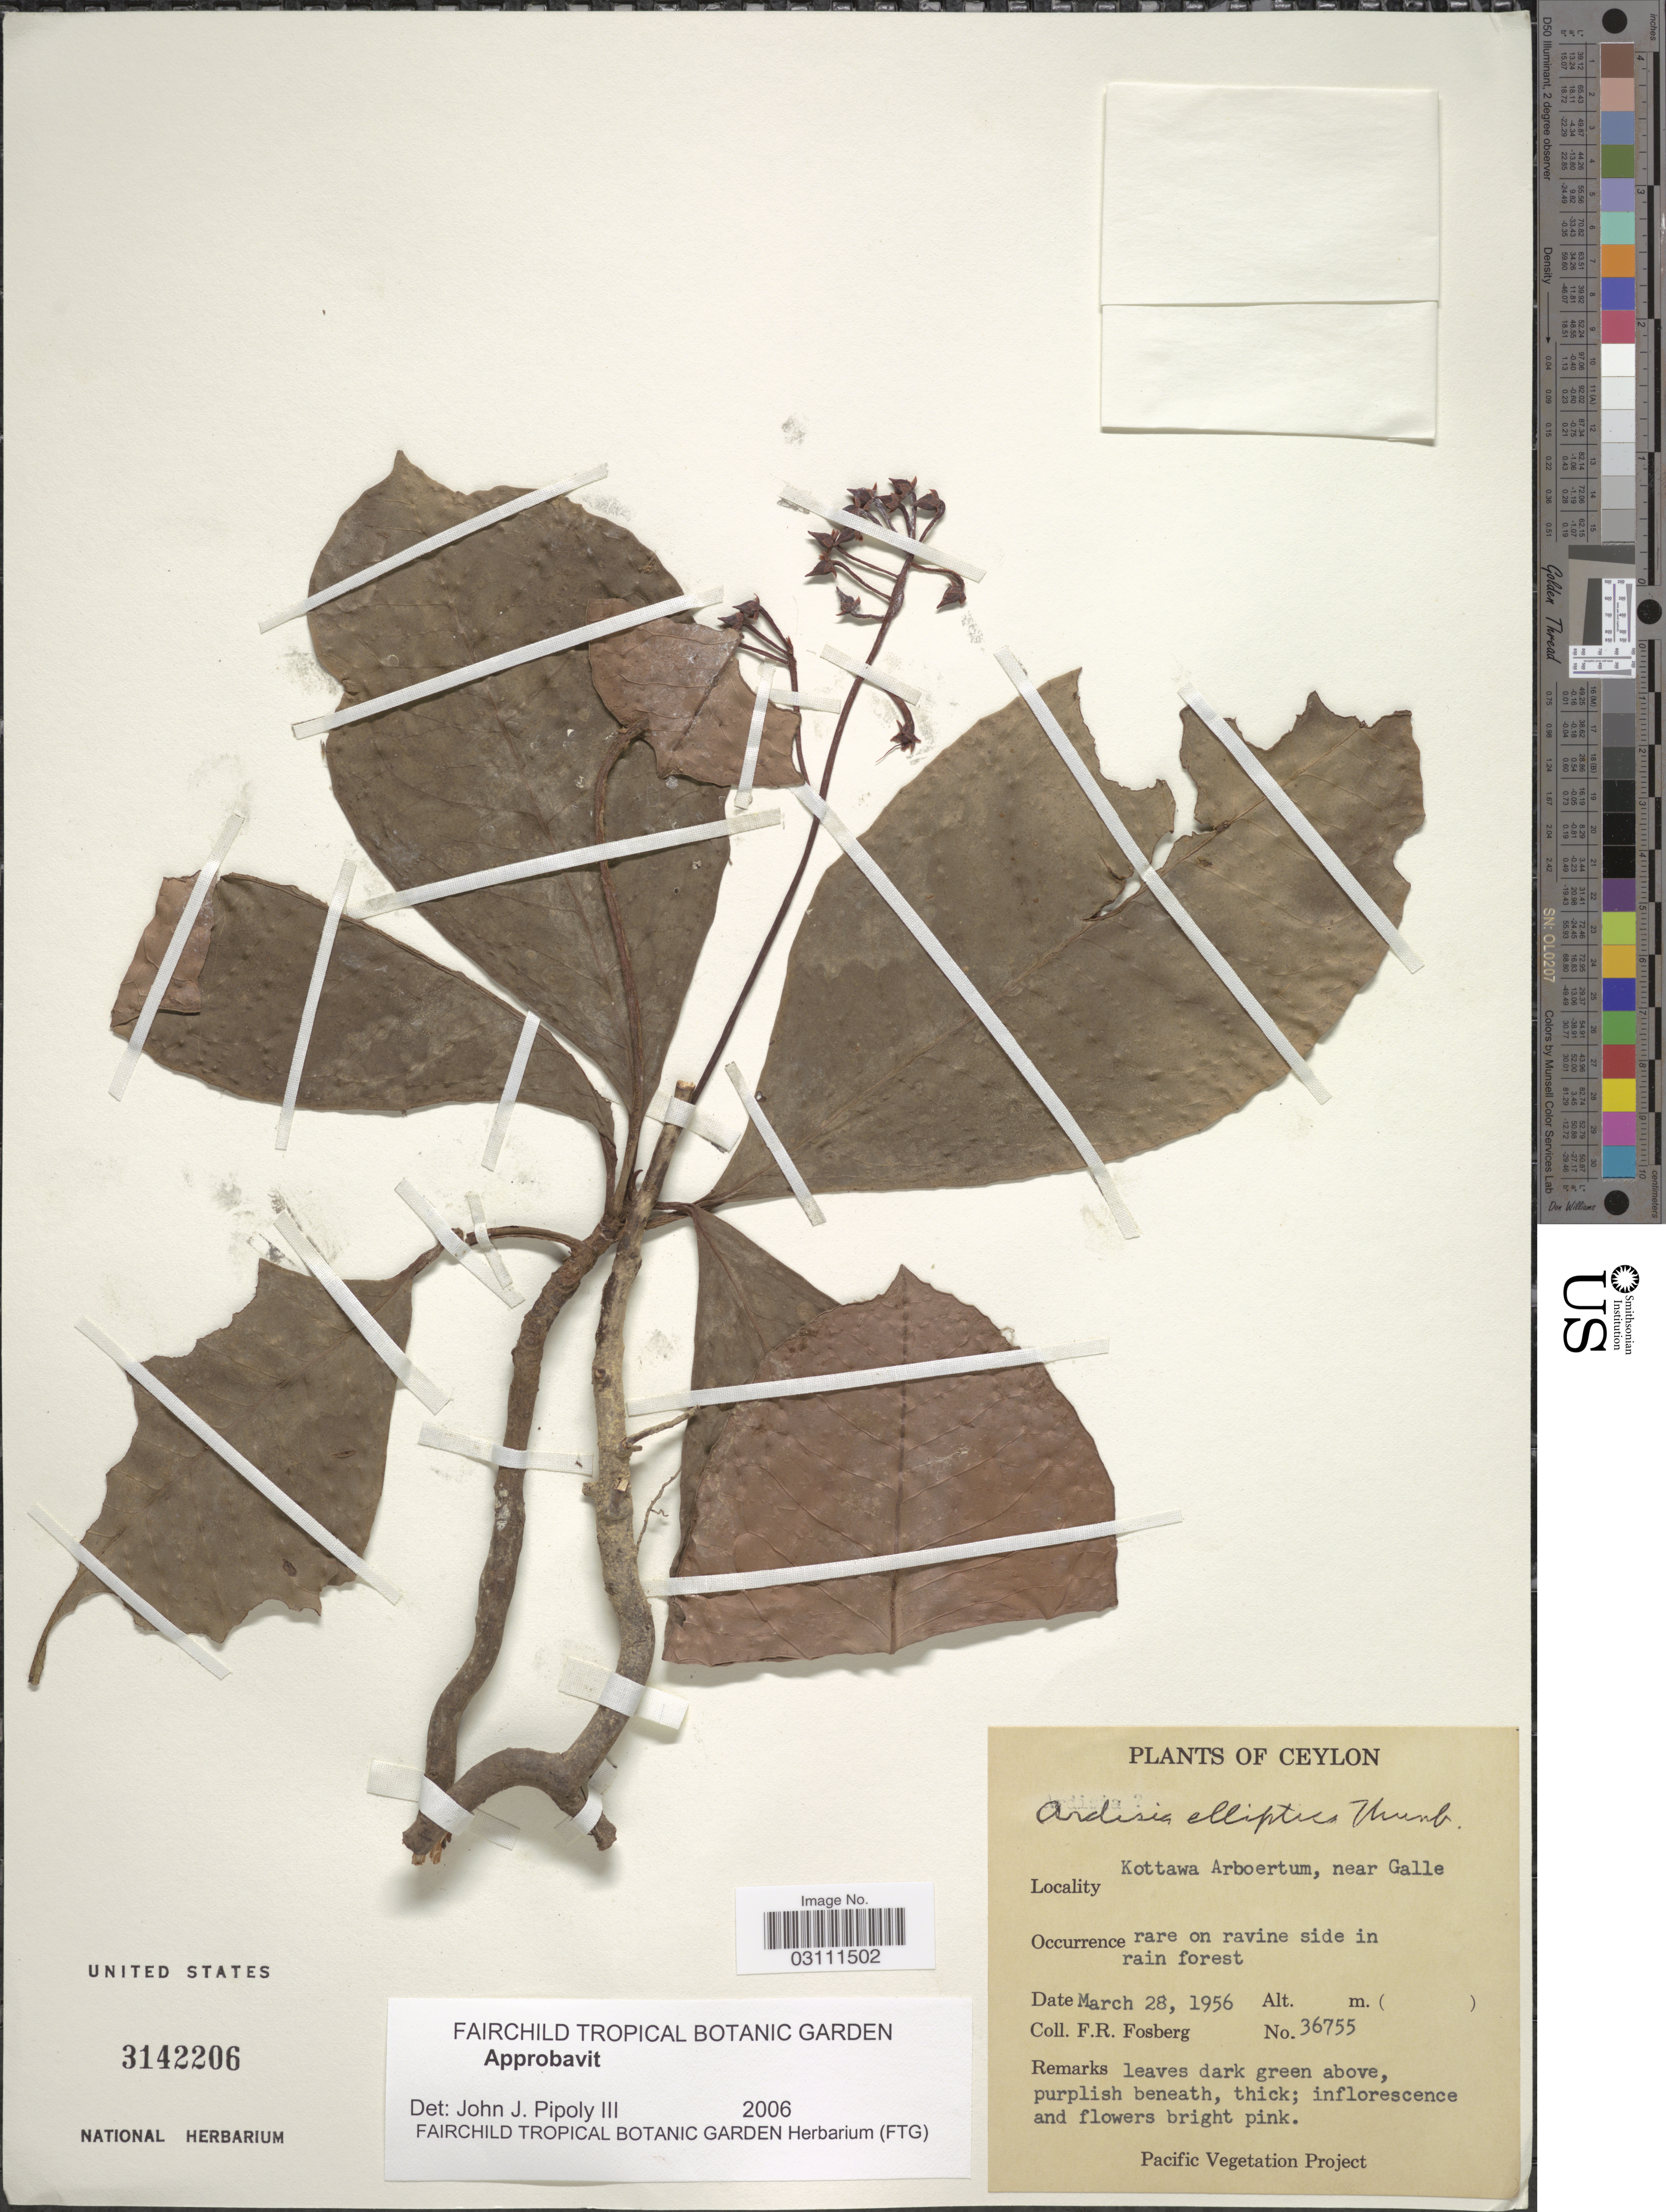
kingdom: Plantae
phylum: Tracheophyta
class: Magnoliopsida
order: Ericales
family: Primulaceae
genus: Ardisia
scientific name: Ardisia elliptica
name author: Thunb.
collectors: F. R. Fosberg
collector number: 36755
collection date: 1956-03-28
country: Sri Lanka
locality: Ceylon, Kottawa Arboertum, near Galle.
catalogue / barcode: US 3142206